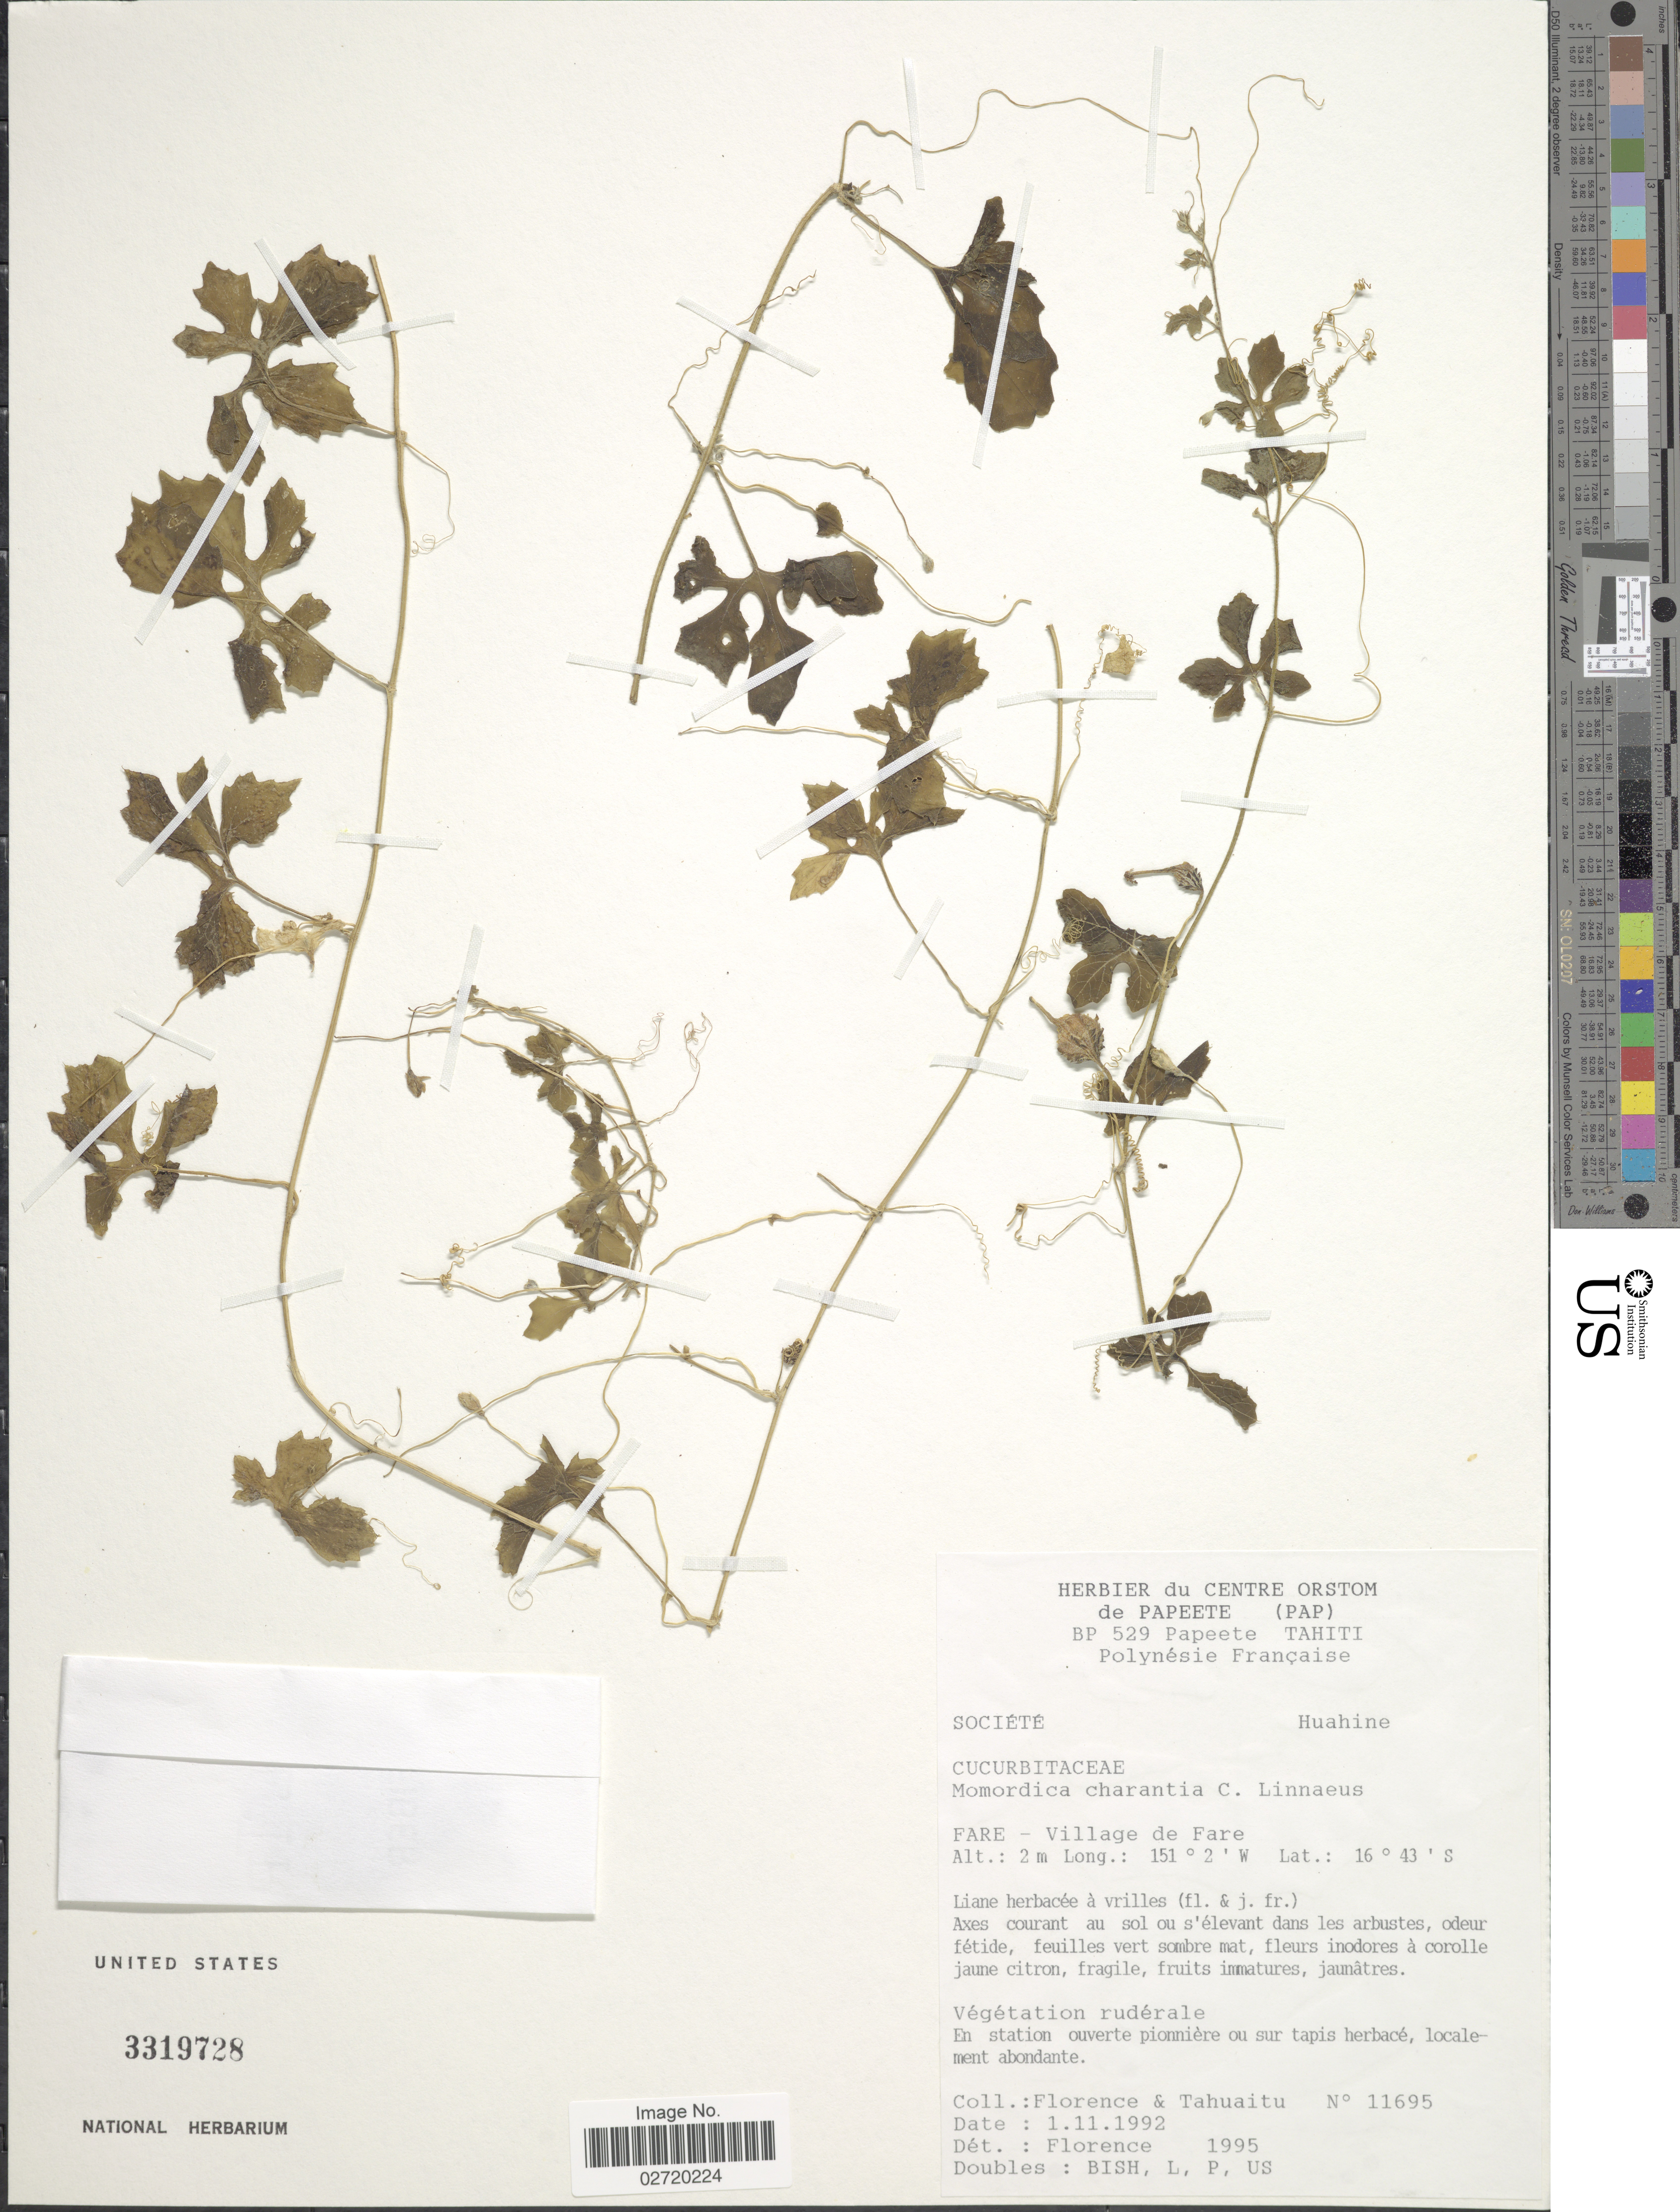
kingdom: Plantae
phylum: Tracheophyta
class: Magnoliopsida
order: Cucurbitales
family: Cucurbitaceae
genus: Momordica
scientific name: Momordica charantia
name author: L.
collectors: -. Florence & -. Tahuaitu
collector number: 11695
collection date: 1992-11-01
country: French Polynesia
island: Huahine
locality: Fare - Village de Fare. Huahine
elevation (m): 2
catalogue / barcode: US 3319728